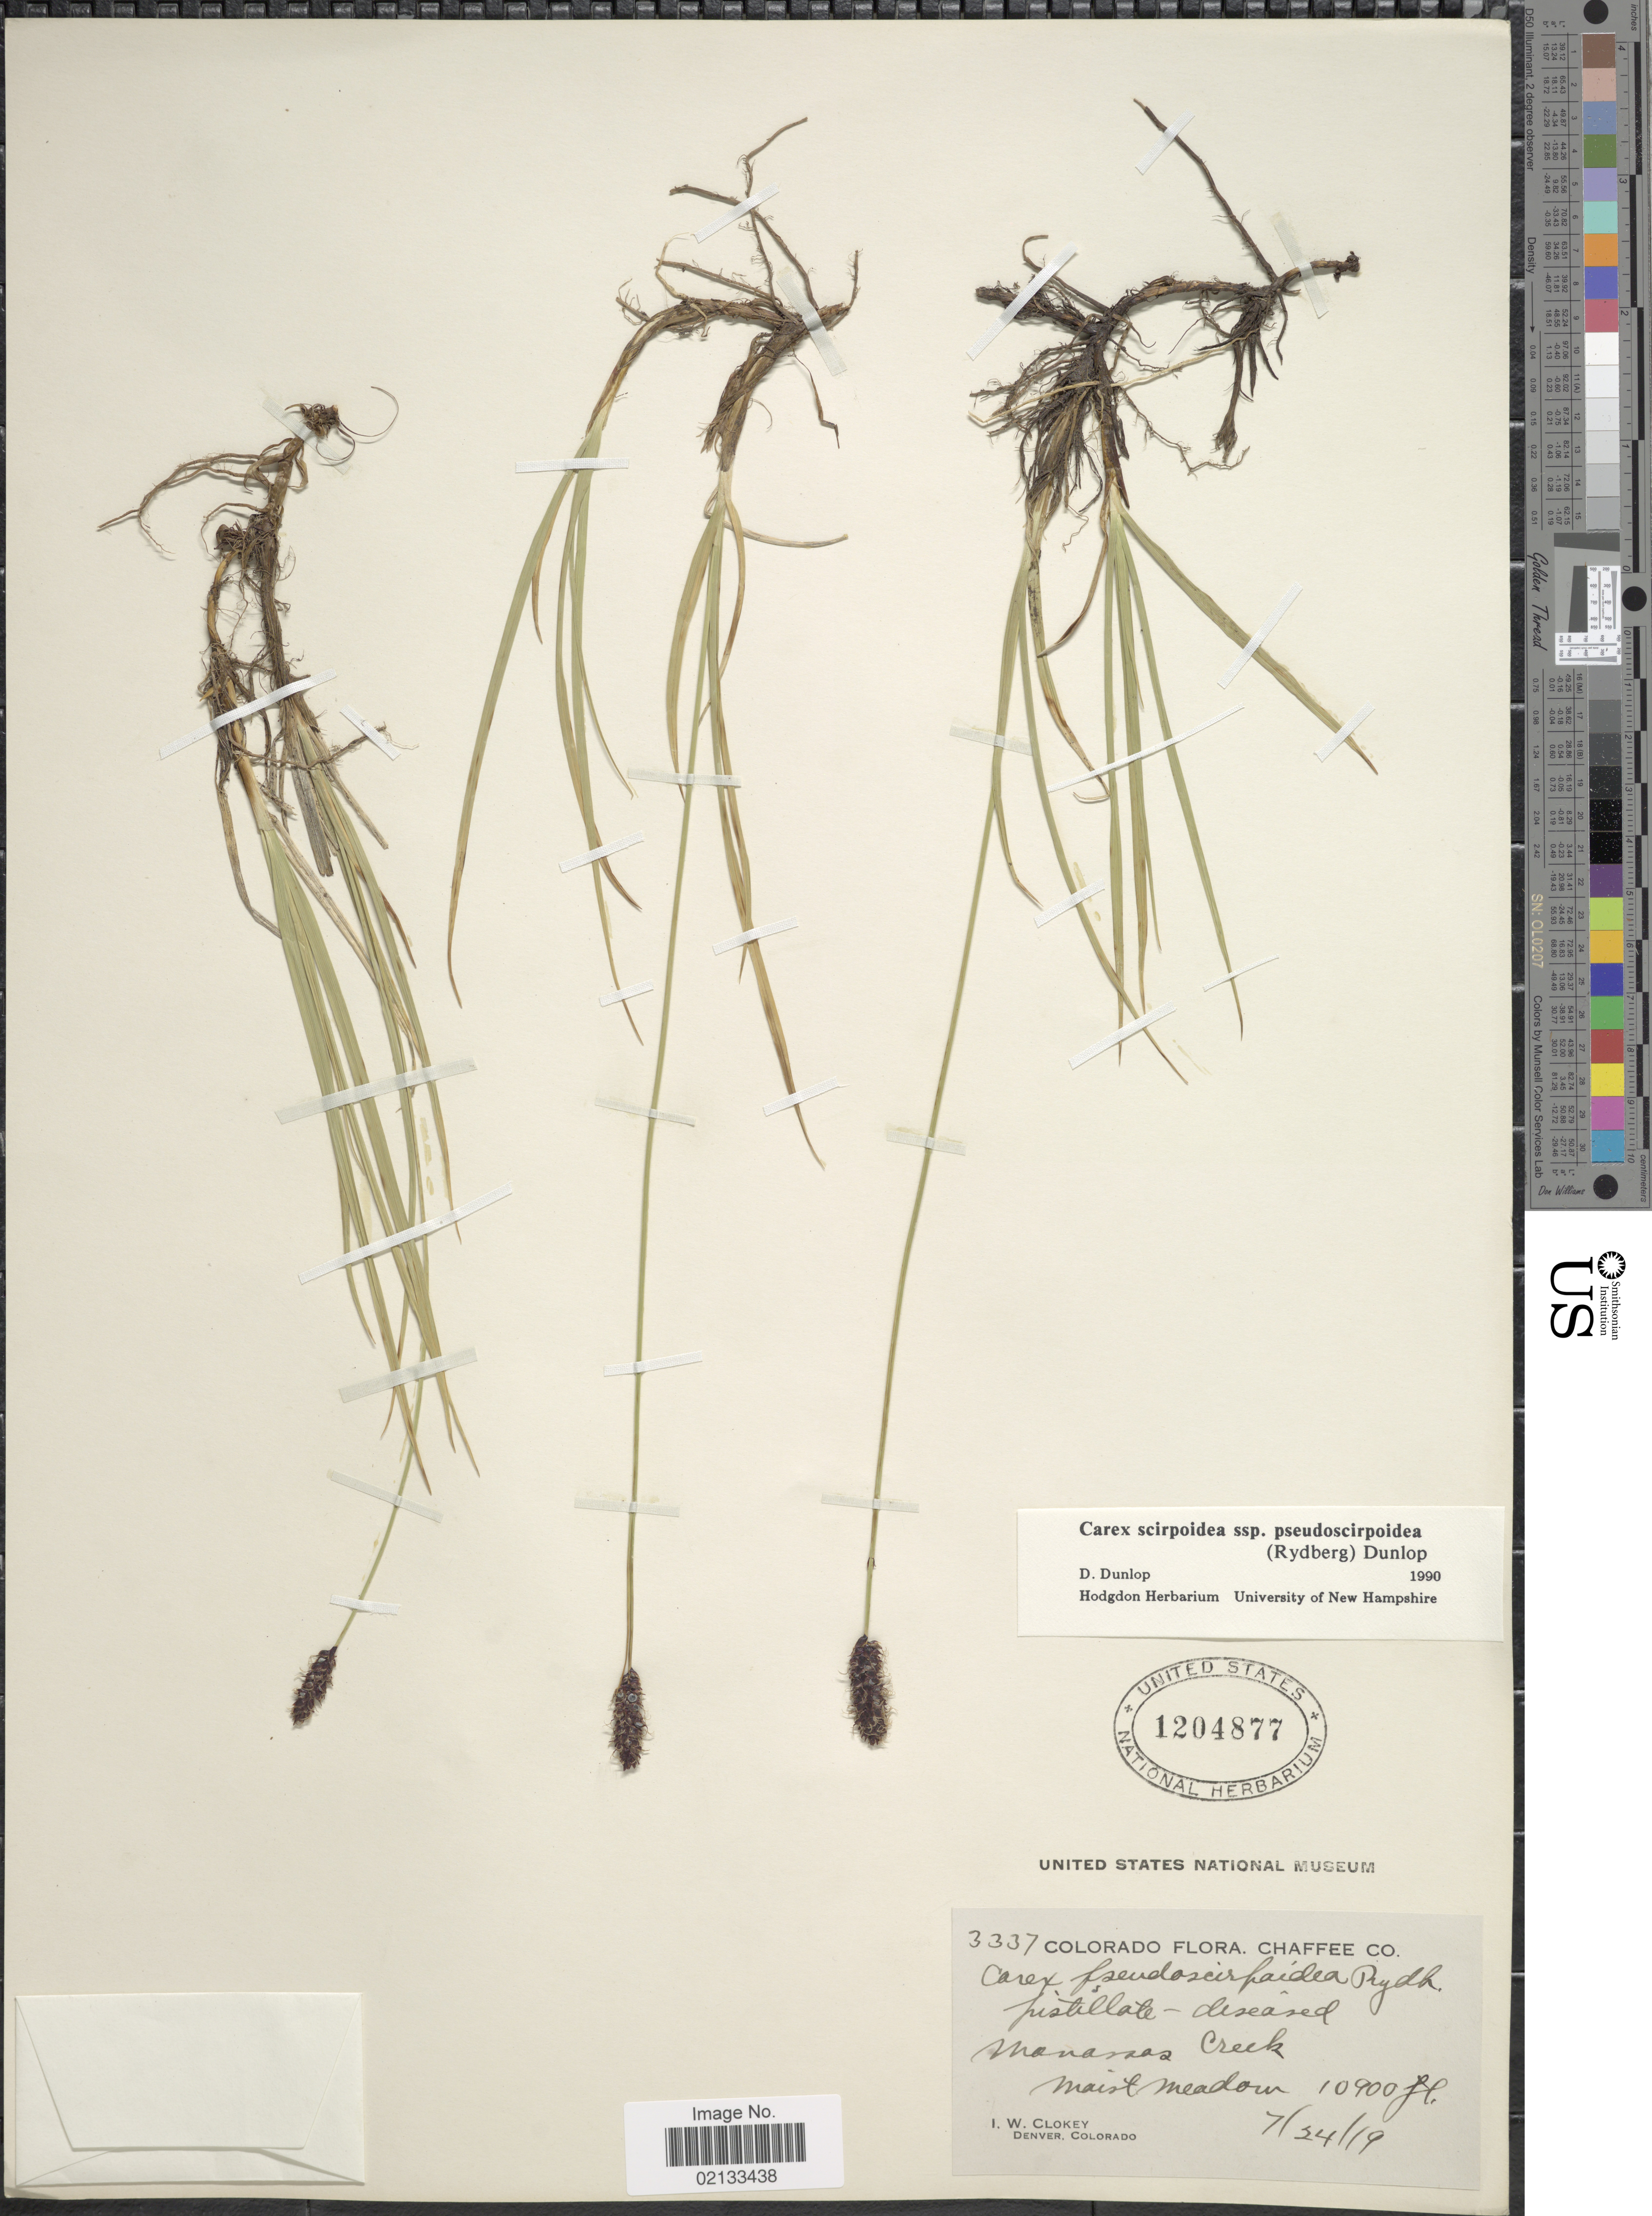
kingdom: Plantae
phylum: Tracheophyta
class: Liliopsida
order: Poales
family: Cyperaceae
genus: Carex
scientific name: Carex scirpoidea subsp. pseudoscirpoidea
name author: (Rydb.) Dunlop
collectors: I. W. Clokey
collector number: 3337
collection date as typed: Transcribed d/m/y: 24/7/19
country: United States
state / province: Colorado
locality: Chaffee Co, Monares Creek, Moist meadow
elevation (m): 3322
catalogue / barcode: US 1204877